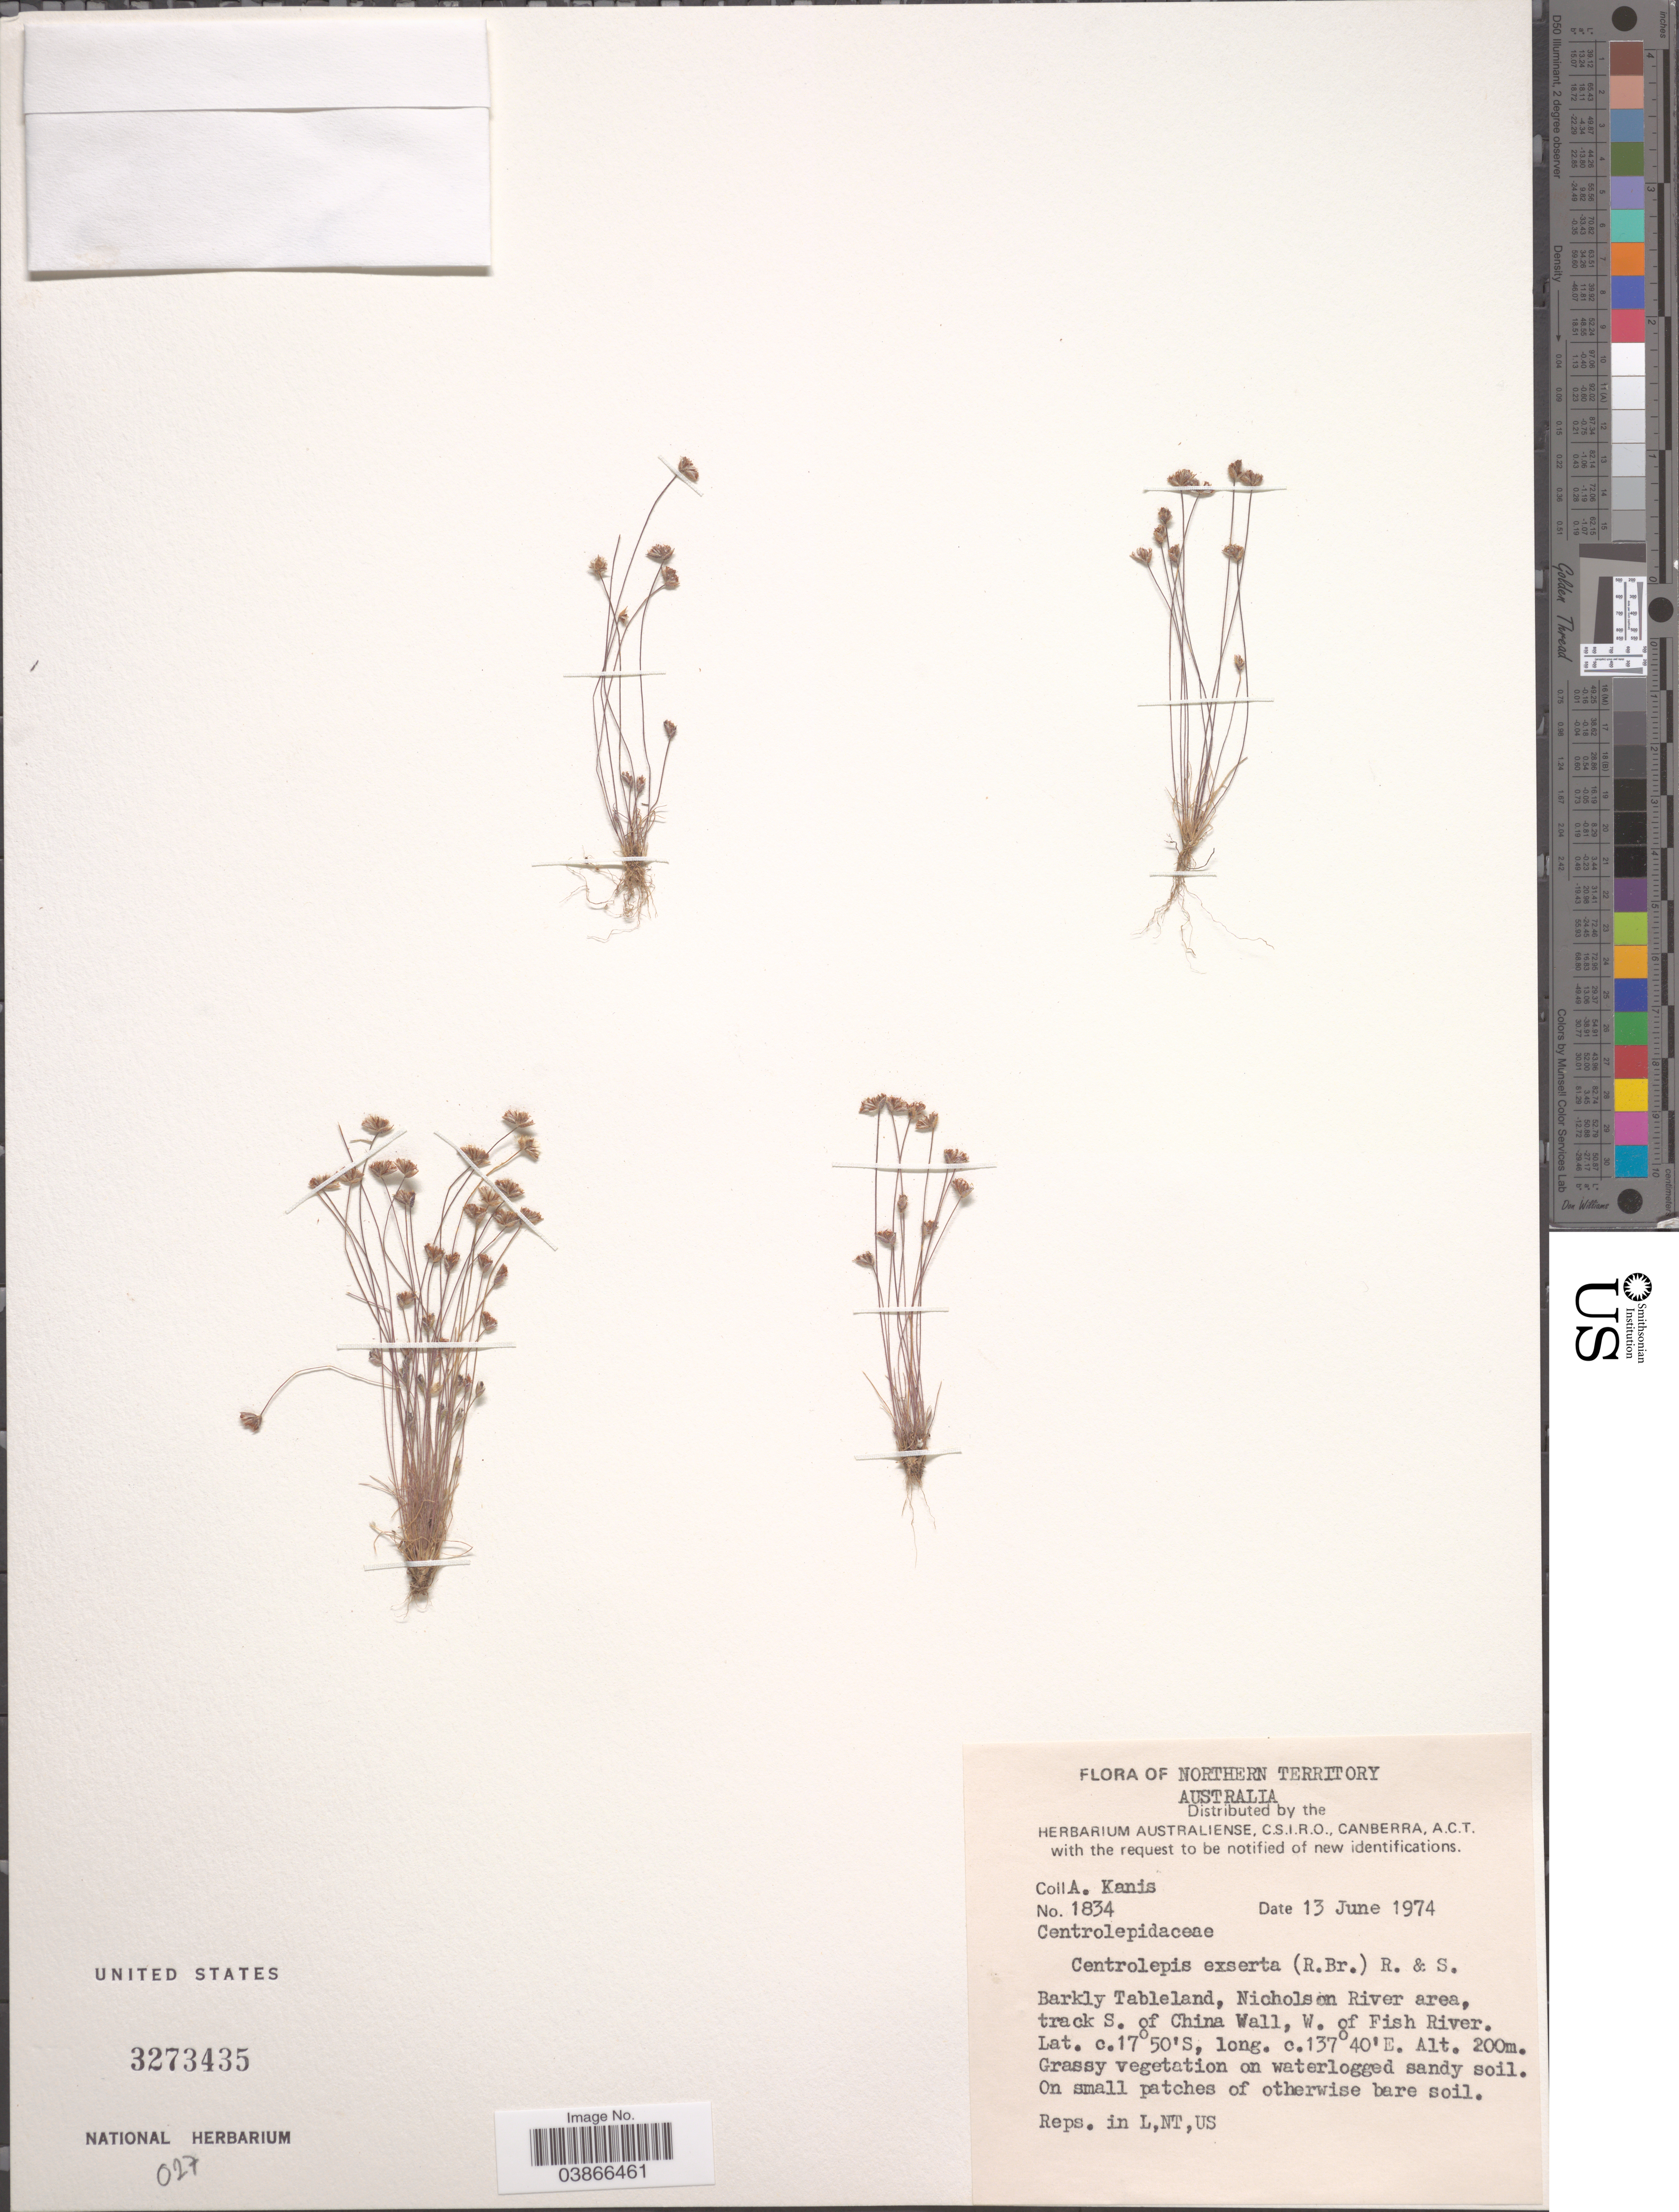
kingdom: Plantae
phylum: Tracheophyta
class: Liliopsida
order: Poales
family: Restionaceae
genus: Centrolepis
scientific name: Centrolepis exserta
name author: (R. Br.) Roem. & Schult.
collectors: A. Kanis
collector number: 1834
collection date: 1974-06-13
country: Australia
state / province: Northern Territory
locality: Barkly Tableland, Nicholson River area, track S. of China Wall, W. of Fish River.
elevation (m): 200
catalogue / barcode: US 3273435